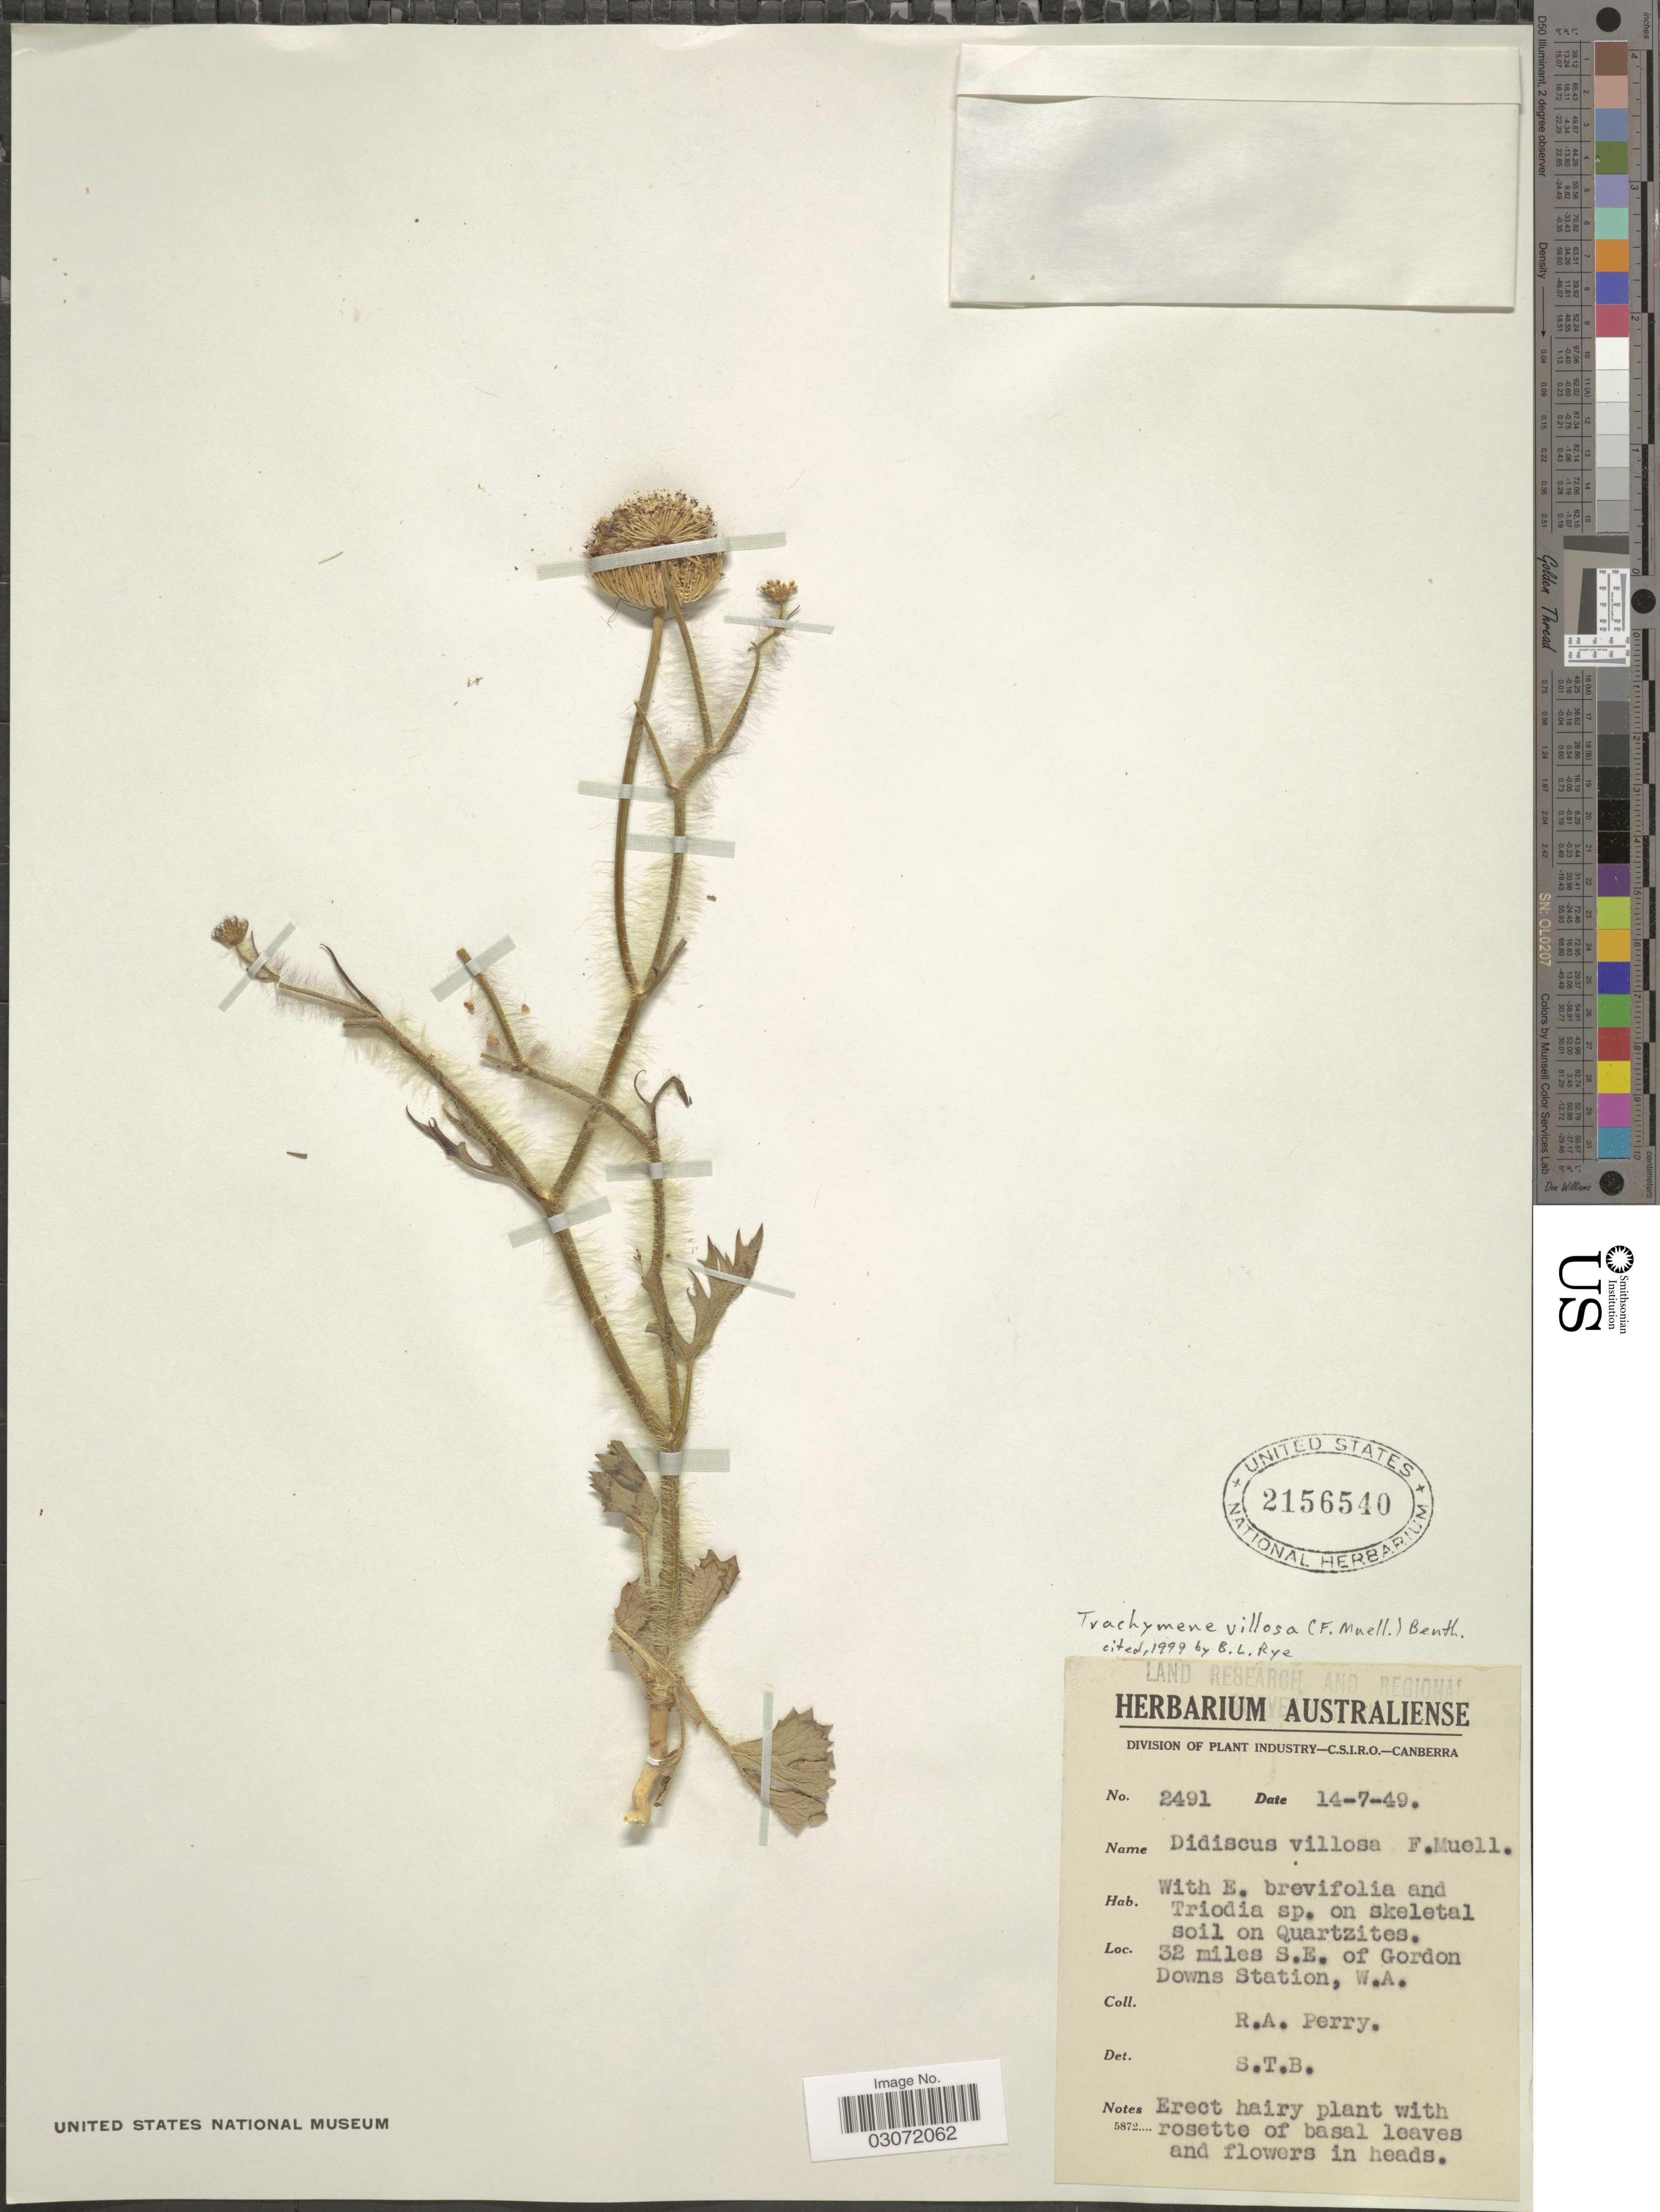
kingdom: Plantae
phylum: Tracheophyta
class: Magnoliopsida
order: Apiales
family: Araliaceae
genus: Trachymene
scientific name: Trachymene villosa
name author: Benth.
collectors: Perry, R. A.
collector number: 2491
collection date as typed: Transcribed d/m/y: 14/7/49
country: Australia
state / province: Western Australia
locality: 32 miles S.E. of Gordon Downs Station, W.A.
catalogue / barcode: US 2156540